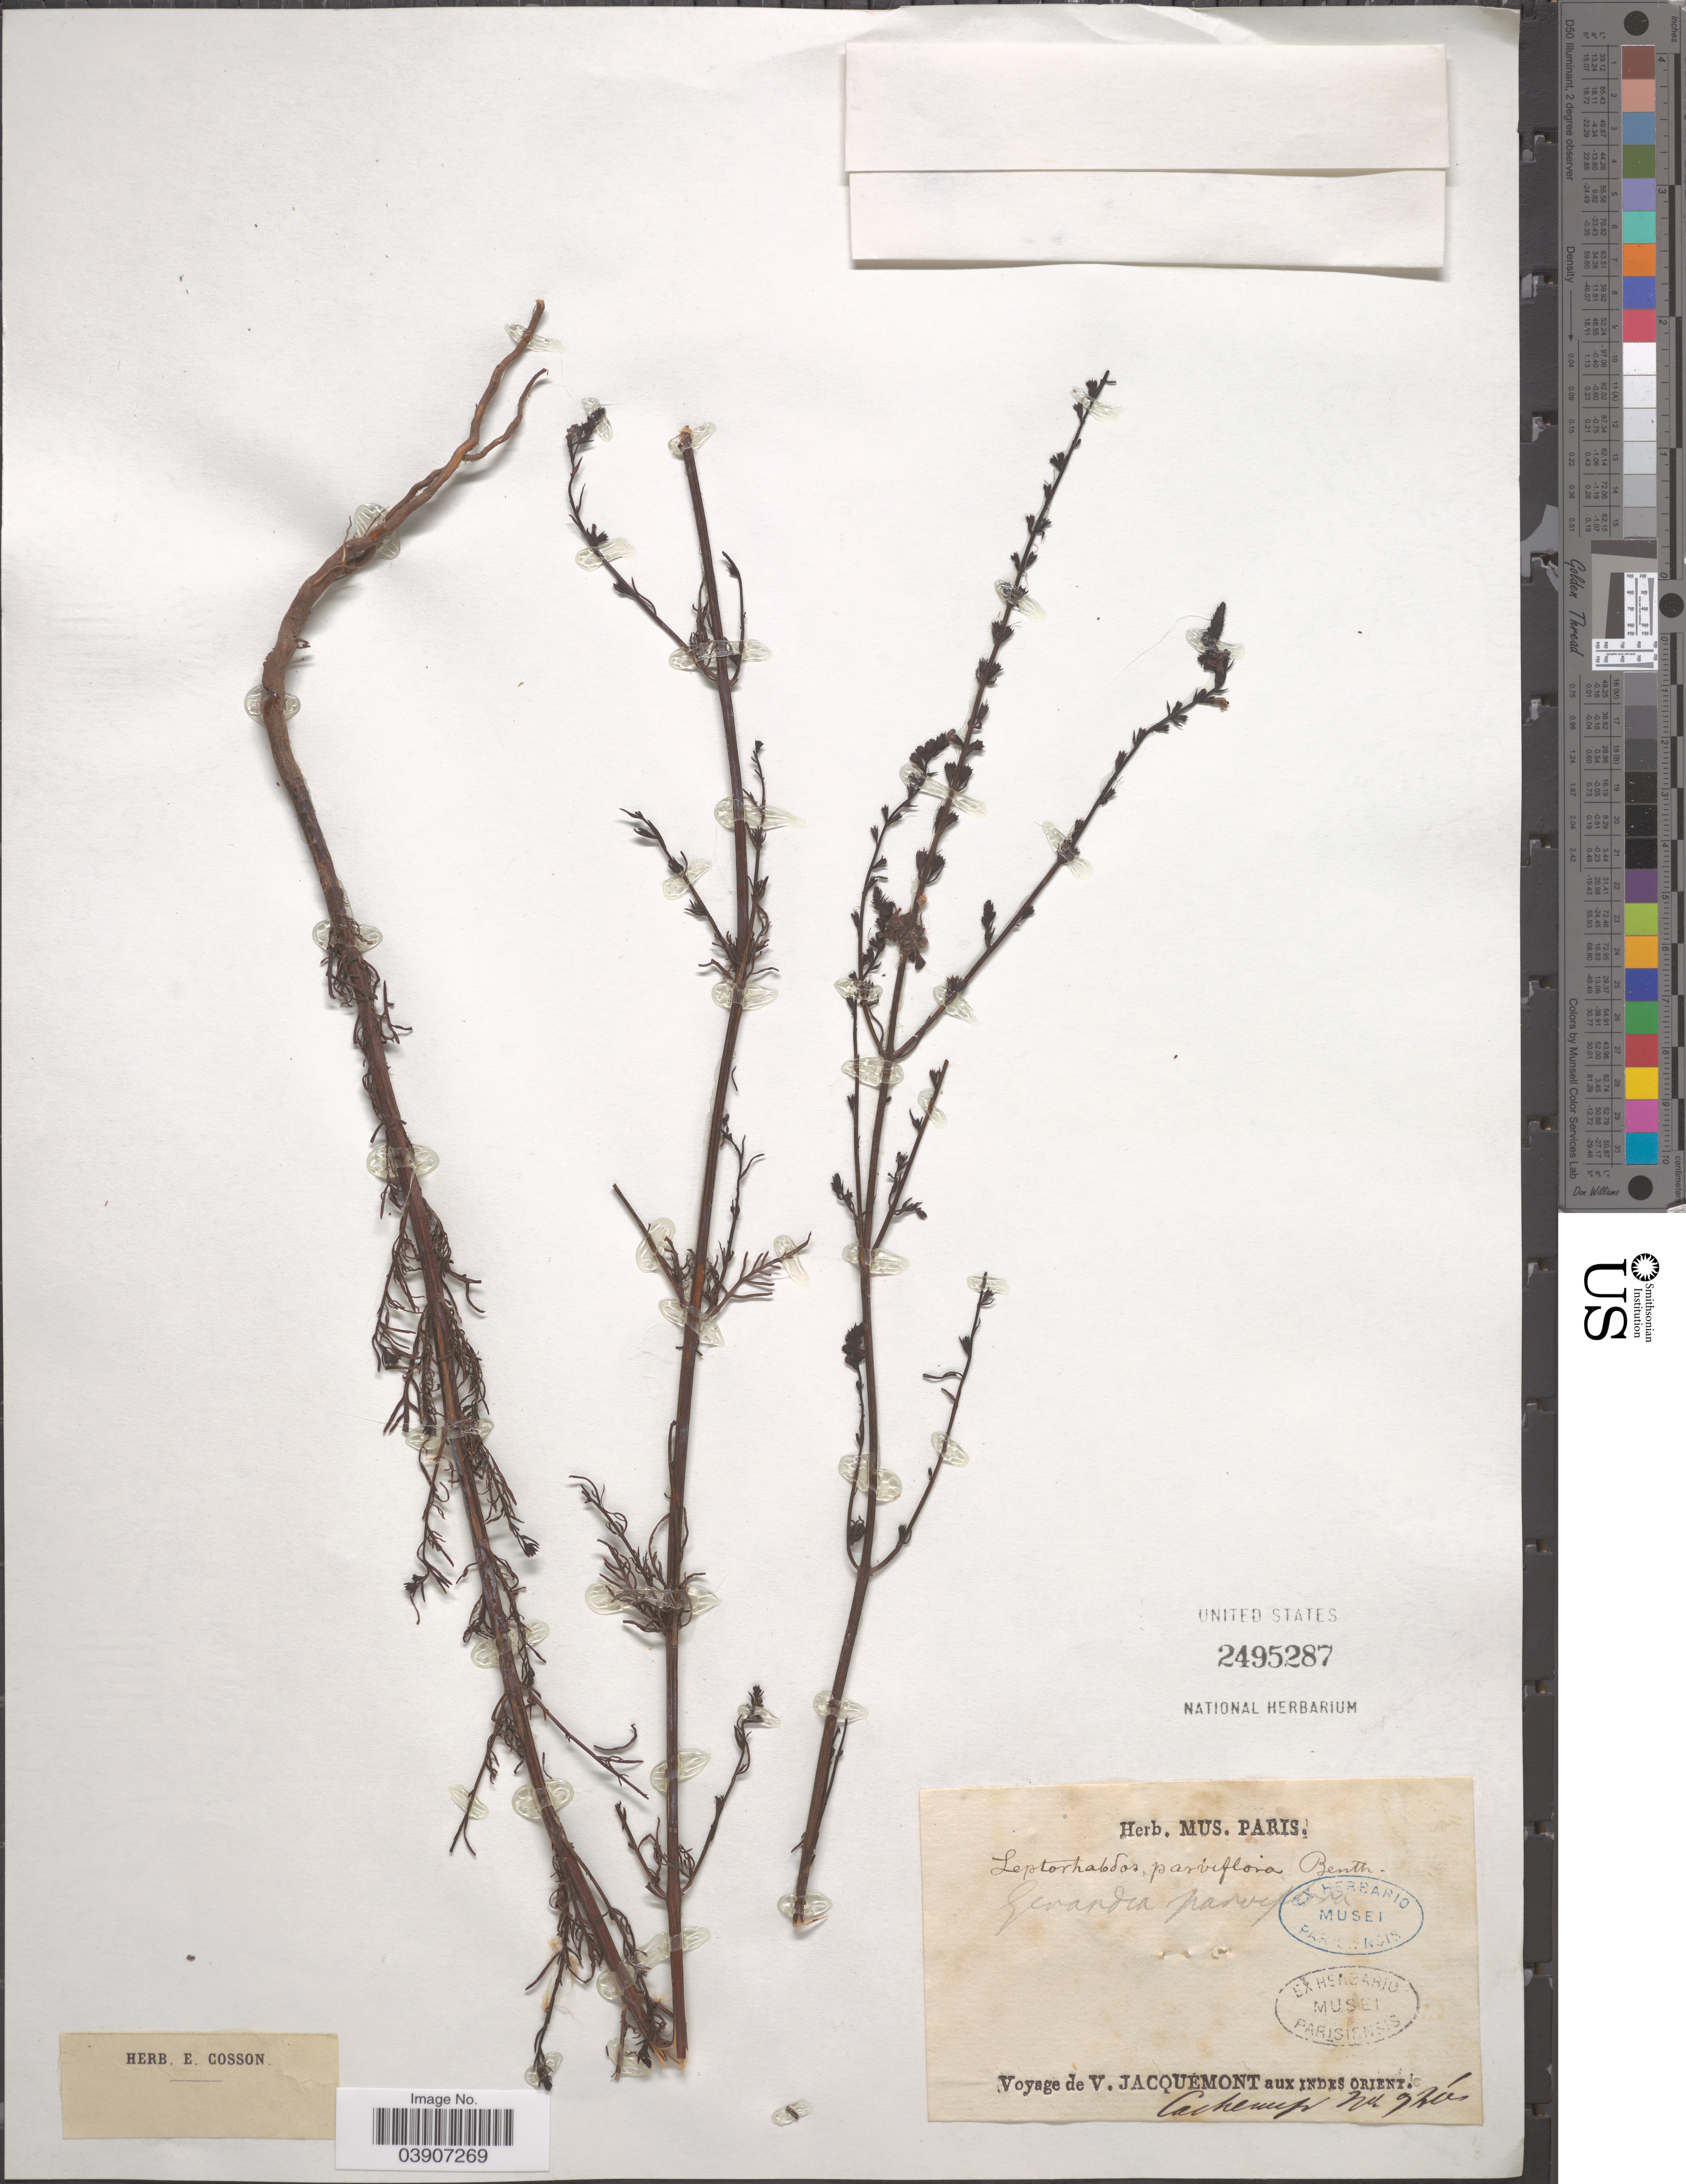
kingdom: Plantae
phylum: Tracheophyta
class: Magnoliopsida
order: Lamiales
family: Orobanchaceae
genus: Leptorhabdos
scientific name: Leptorhabdos parviflora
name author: (Benth.) Benth.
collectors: V. Jacquemont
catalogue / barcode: US 2495287